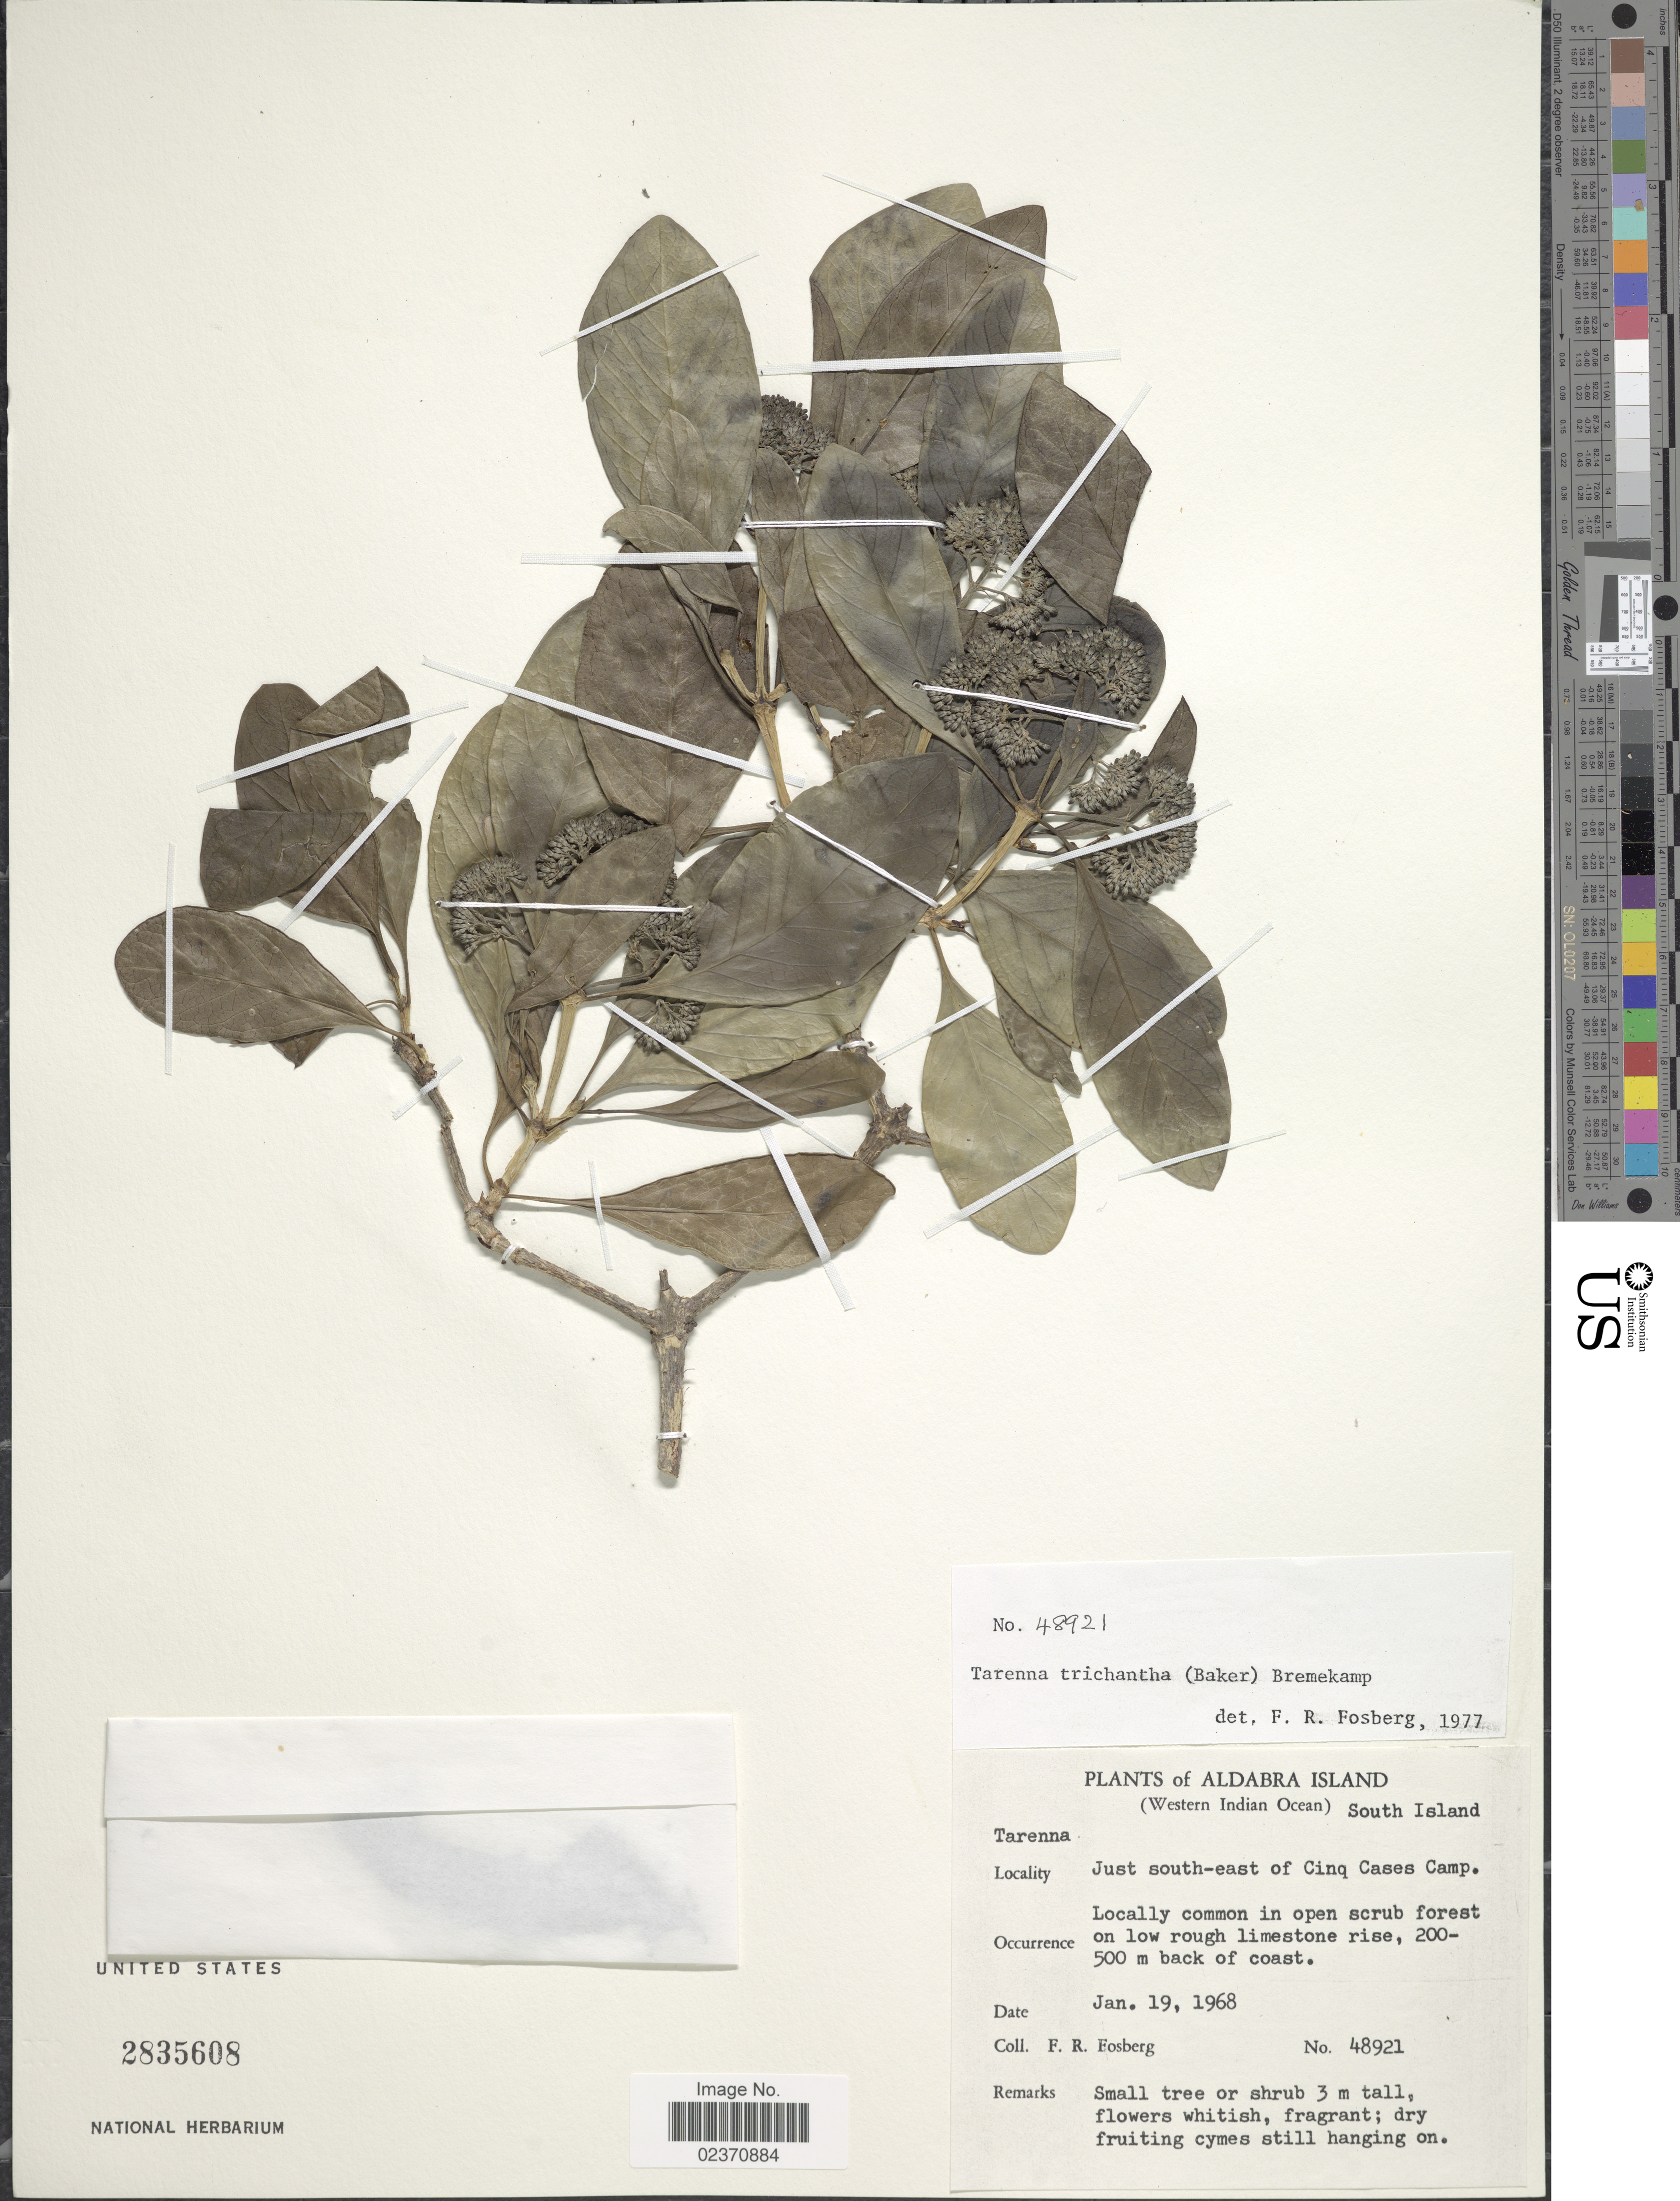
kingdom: Plantae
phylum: Tracheophyta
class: Magnoliopsida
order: Gentianales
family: Rubiaceae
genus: Paracephaelis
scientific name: Paracephaelis trichantha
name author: (Baker) De Block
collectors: F. R. Fosberg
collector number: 48921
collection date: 1968-01-19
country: Seychelles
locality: Aldabra Island (Western Indian Ocean) South Island, just south-east of Cinq Cases Camp, 200-500 m back of coast.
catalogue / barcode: US 2835608